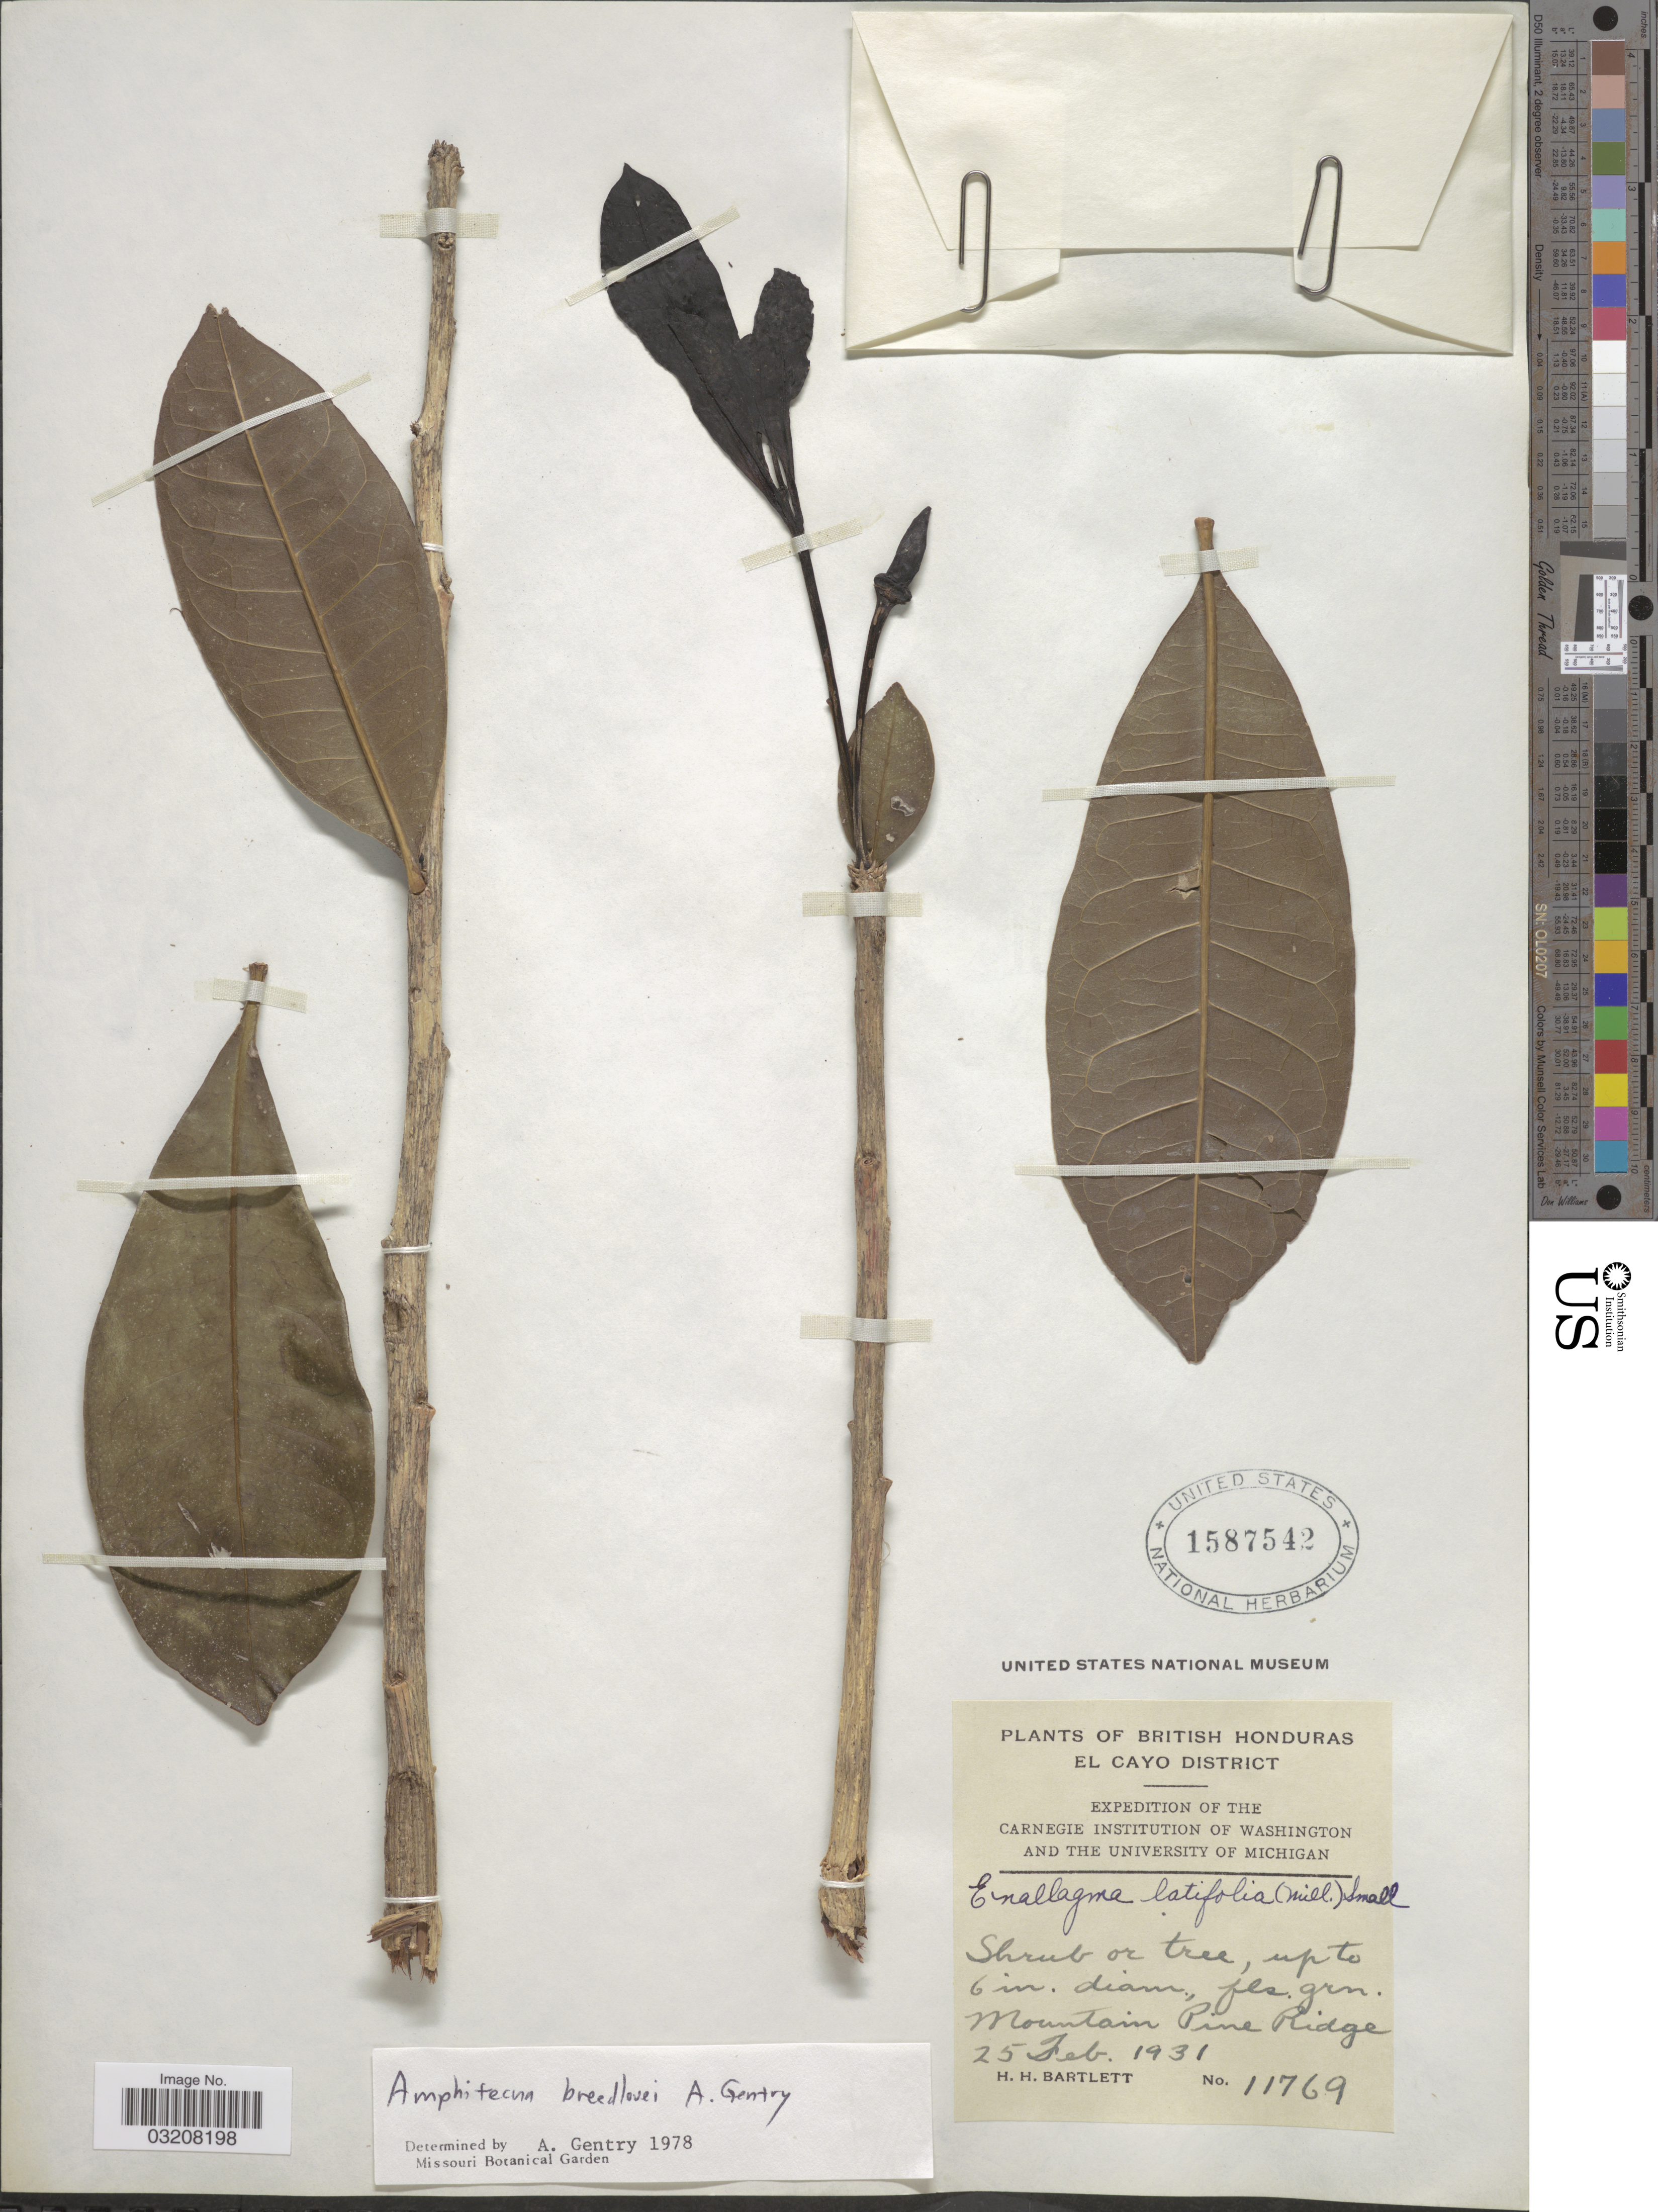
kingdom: Plantae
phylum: Tracheophyta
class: Magnoliopsida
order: Lamiales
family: Bignoniaceae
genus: Amphitecna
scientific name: Amphitecna breedlovei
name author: A.H. Gentry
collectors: H. H. Bartlett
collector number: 11769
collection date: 1931-02-25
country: Belize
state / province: Cayo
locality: British Honduras. El Cayo District. Mountain Pine Ridge.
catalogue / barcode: US 1587542